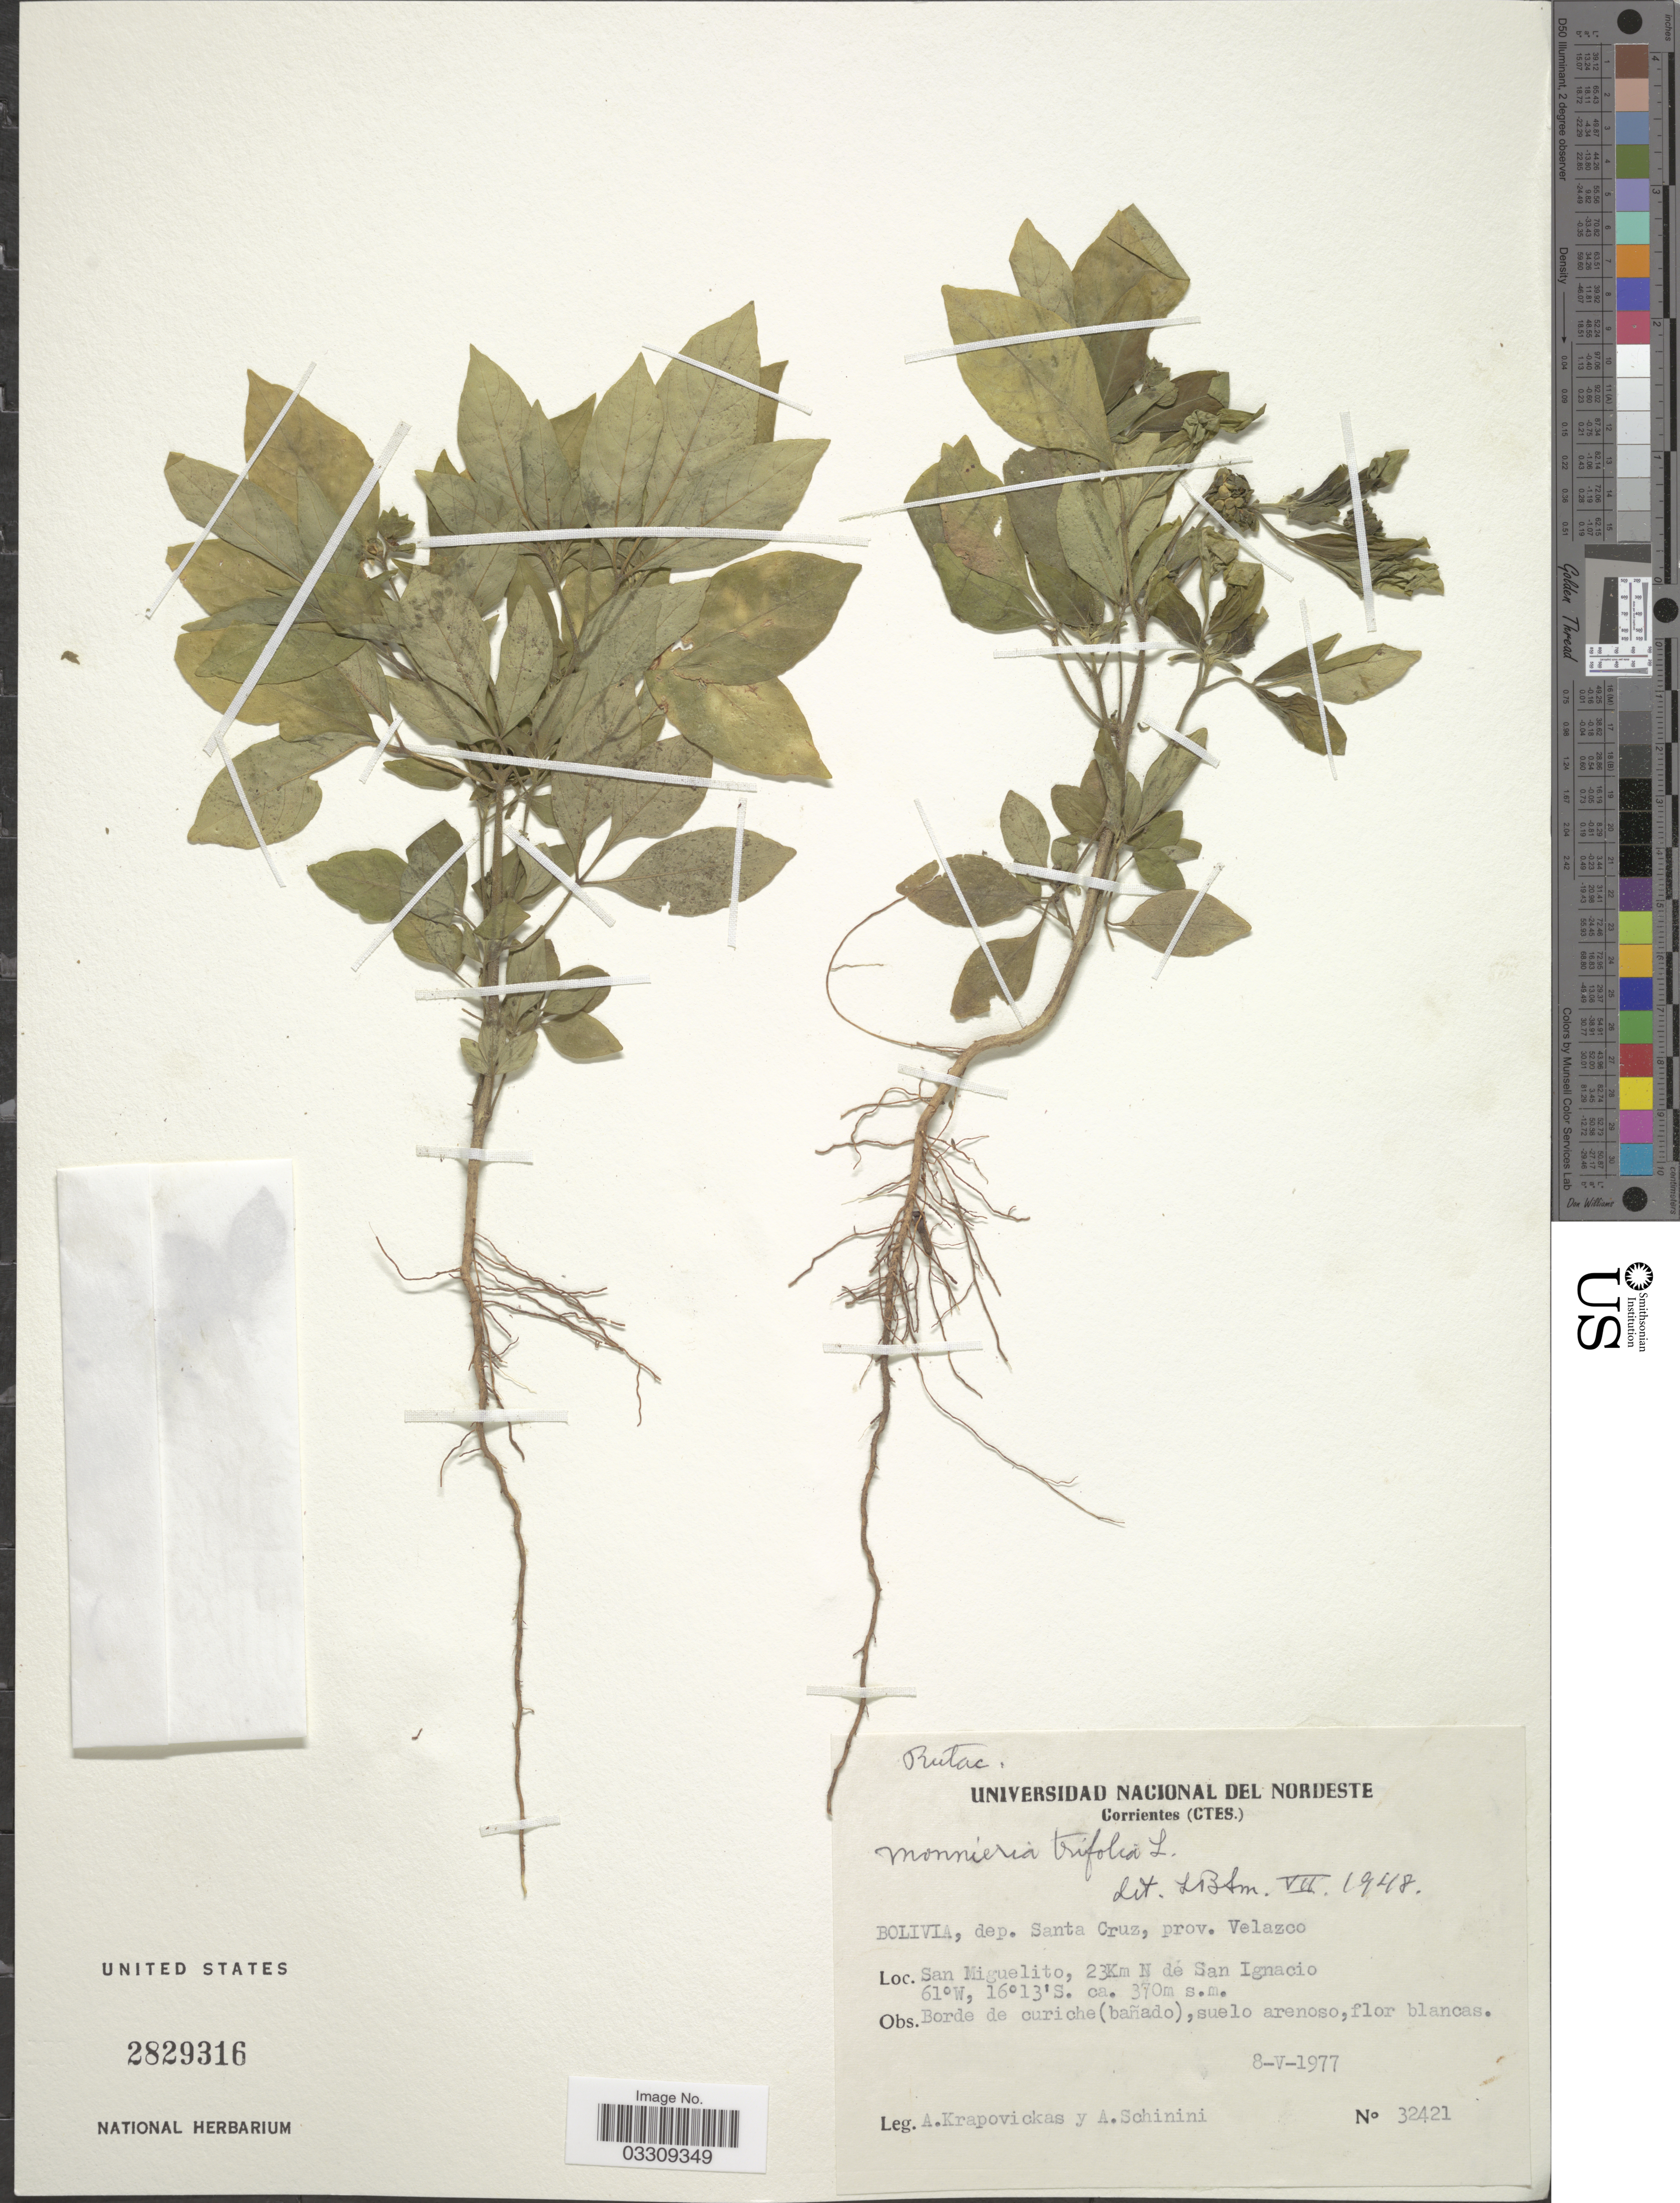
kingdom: Plantae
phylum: Tracheophyta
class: Magnoliopsida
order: Sapindales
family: Rutaceae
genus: Ertela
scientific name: Ertela trifolia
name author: (L.) Kuntze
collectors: A. Krapovickas & A. Schinini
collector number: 32421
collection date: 1977-05-08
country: Bolivia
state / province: Santa Cruz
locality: Dep. Santa Cruz, prov. Velazco. San Miguelito, 23Km N de San Ignacio.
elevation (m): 370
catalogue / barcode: US 2829316